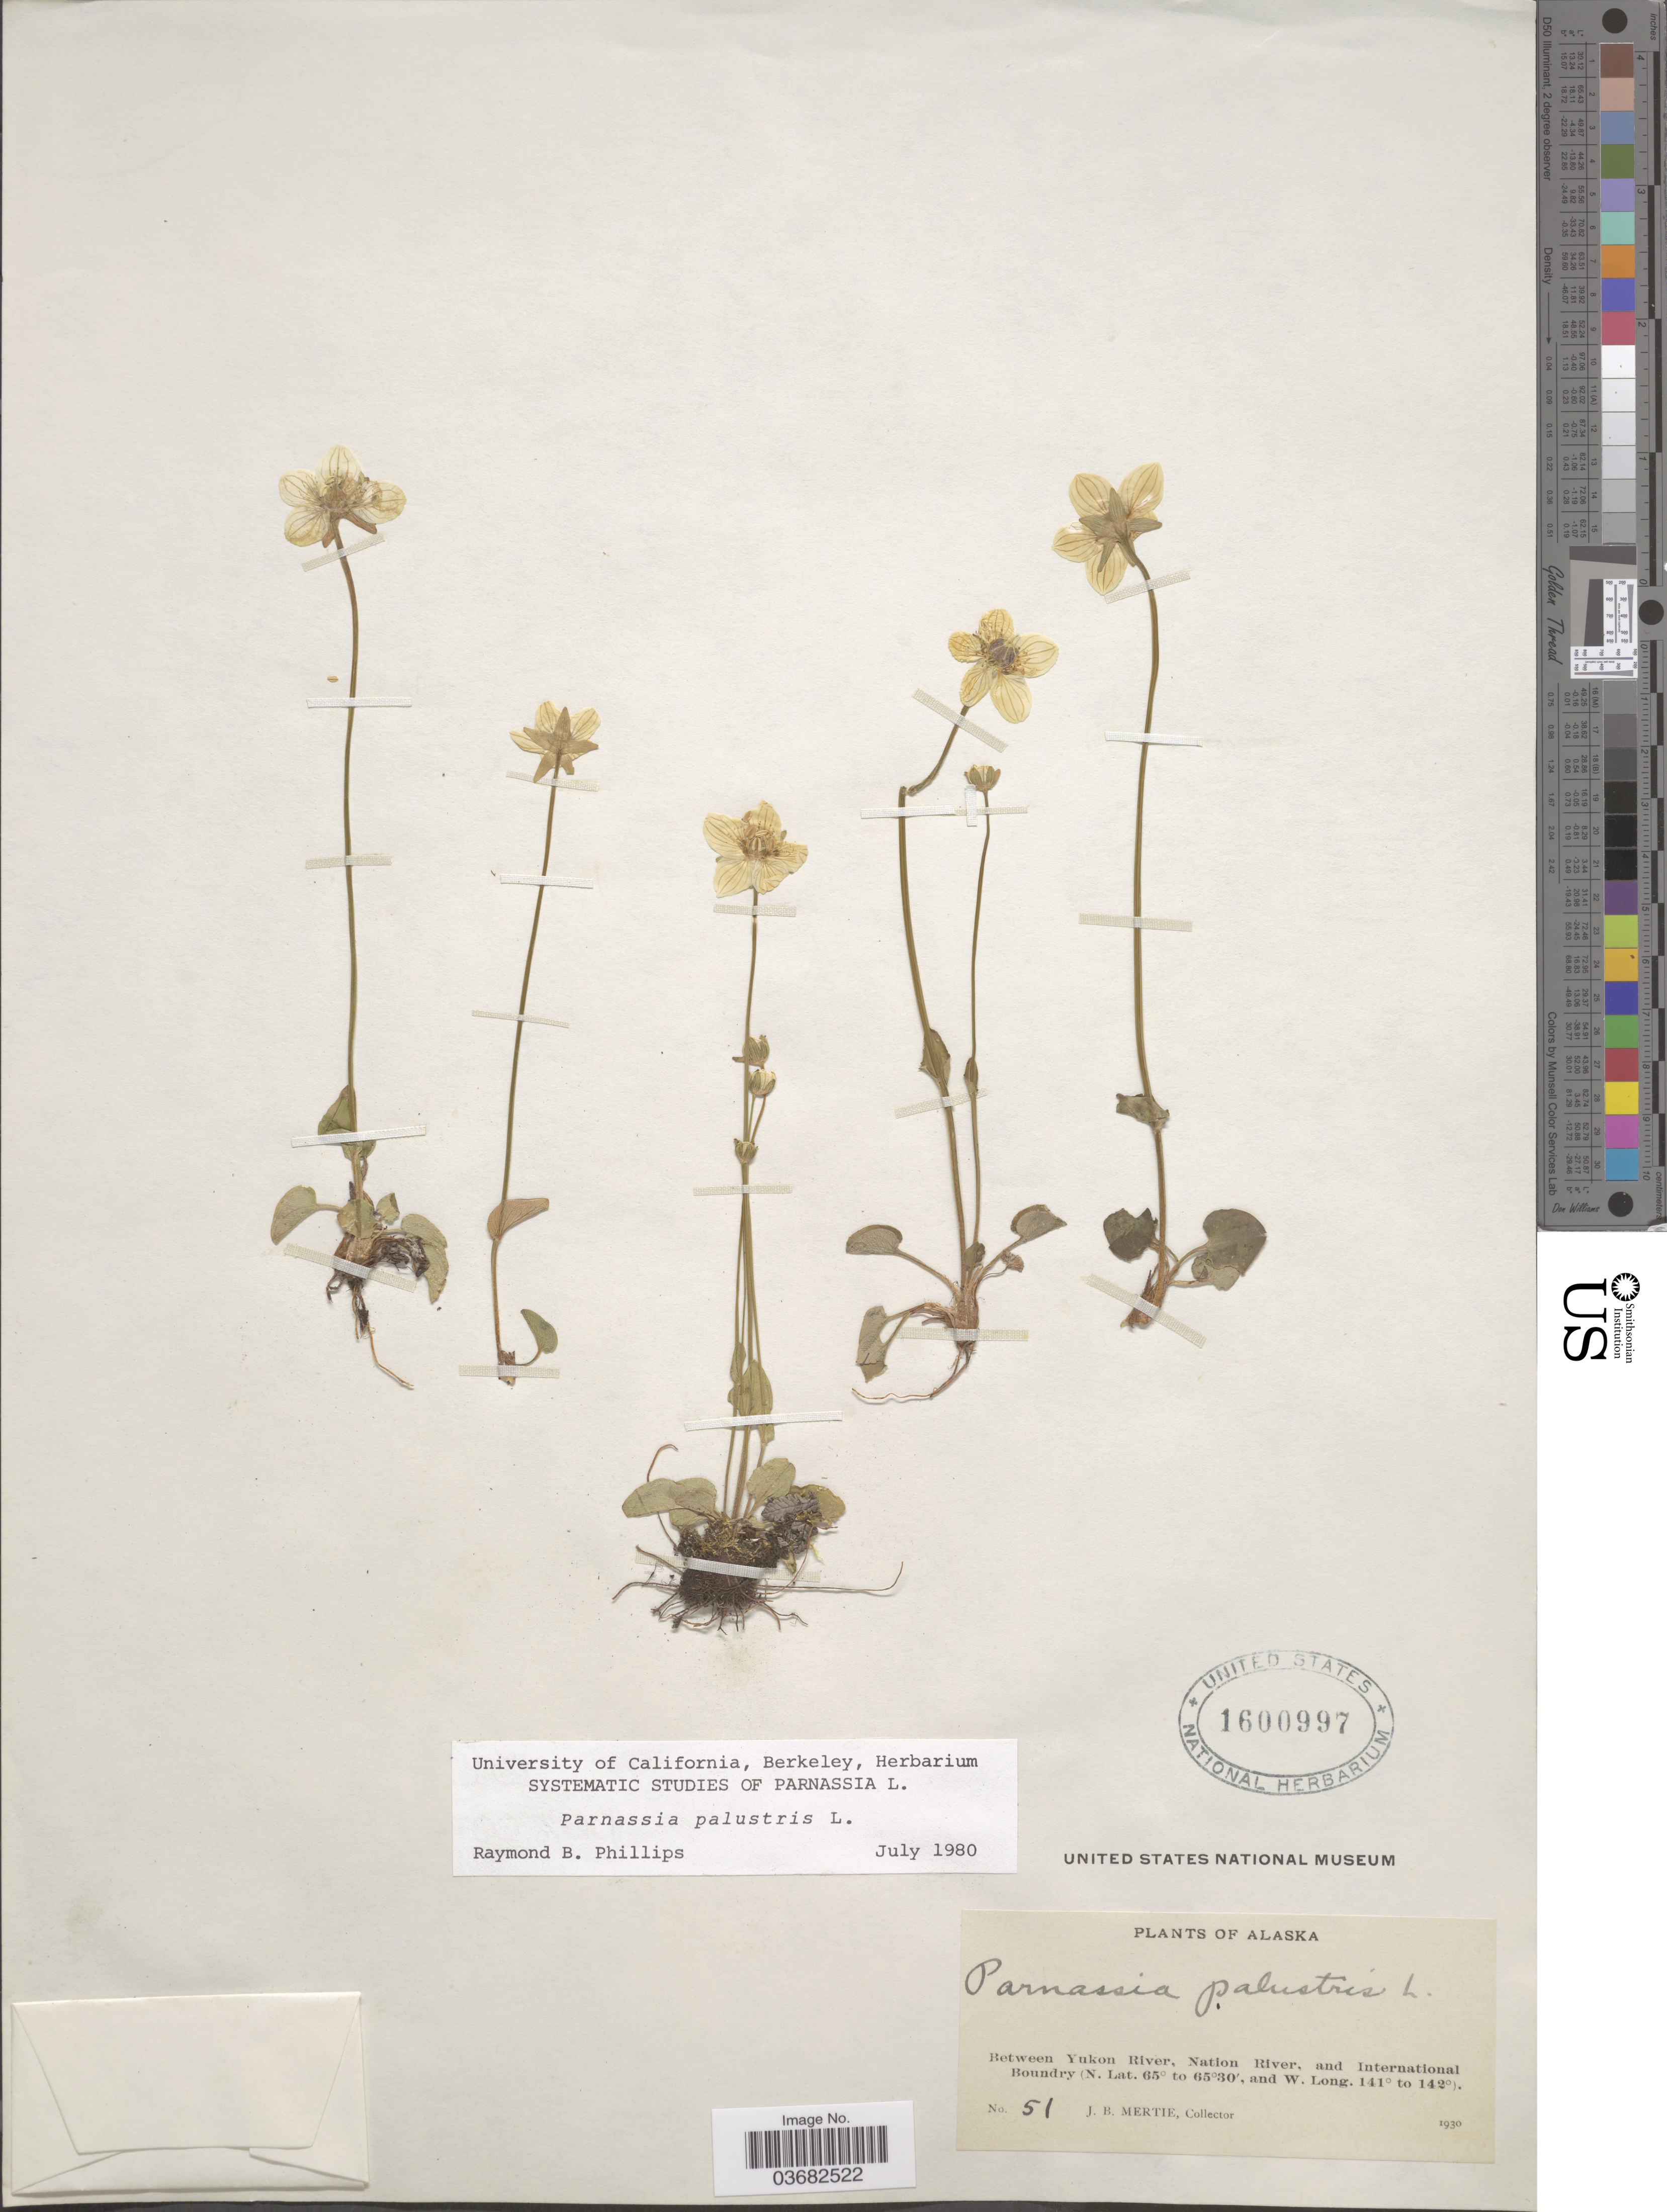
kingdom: Plantae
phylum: Tracheophyta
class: Magnoliopsida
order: Celastrales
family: Parnassiaceae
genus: Parnassia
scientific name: Parnassia palustris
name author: L.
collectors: J. Mertie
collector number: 51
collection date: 1930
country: United States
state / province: Alaska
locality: Between Yukon River, Nation River, and International Boundary.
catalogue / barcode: US 1600997